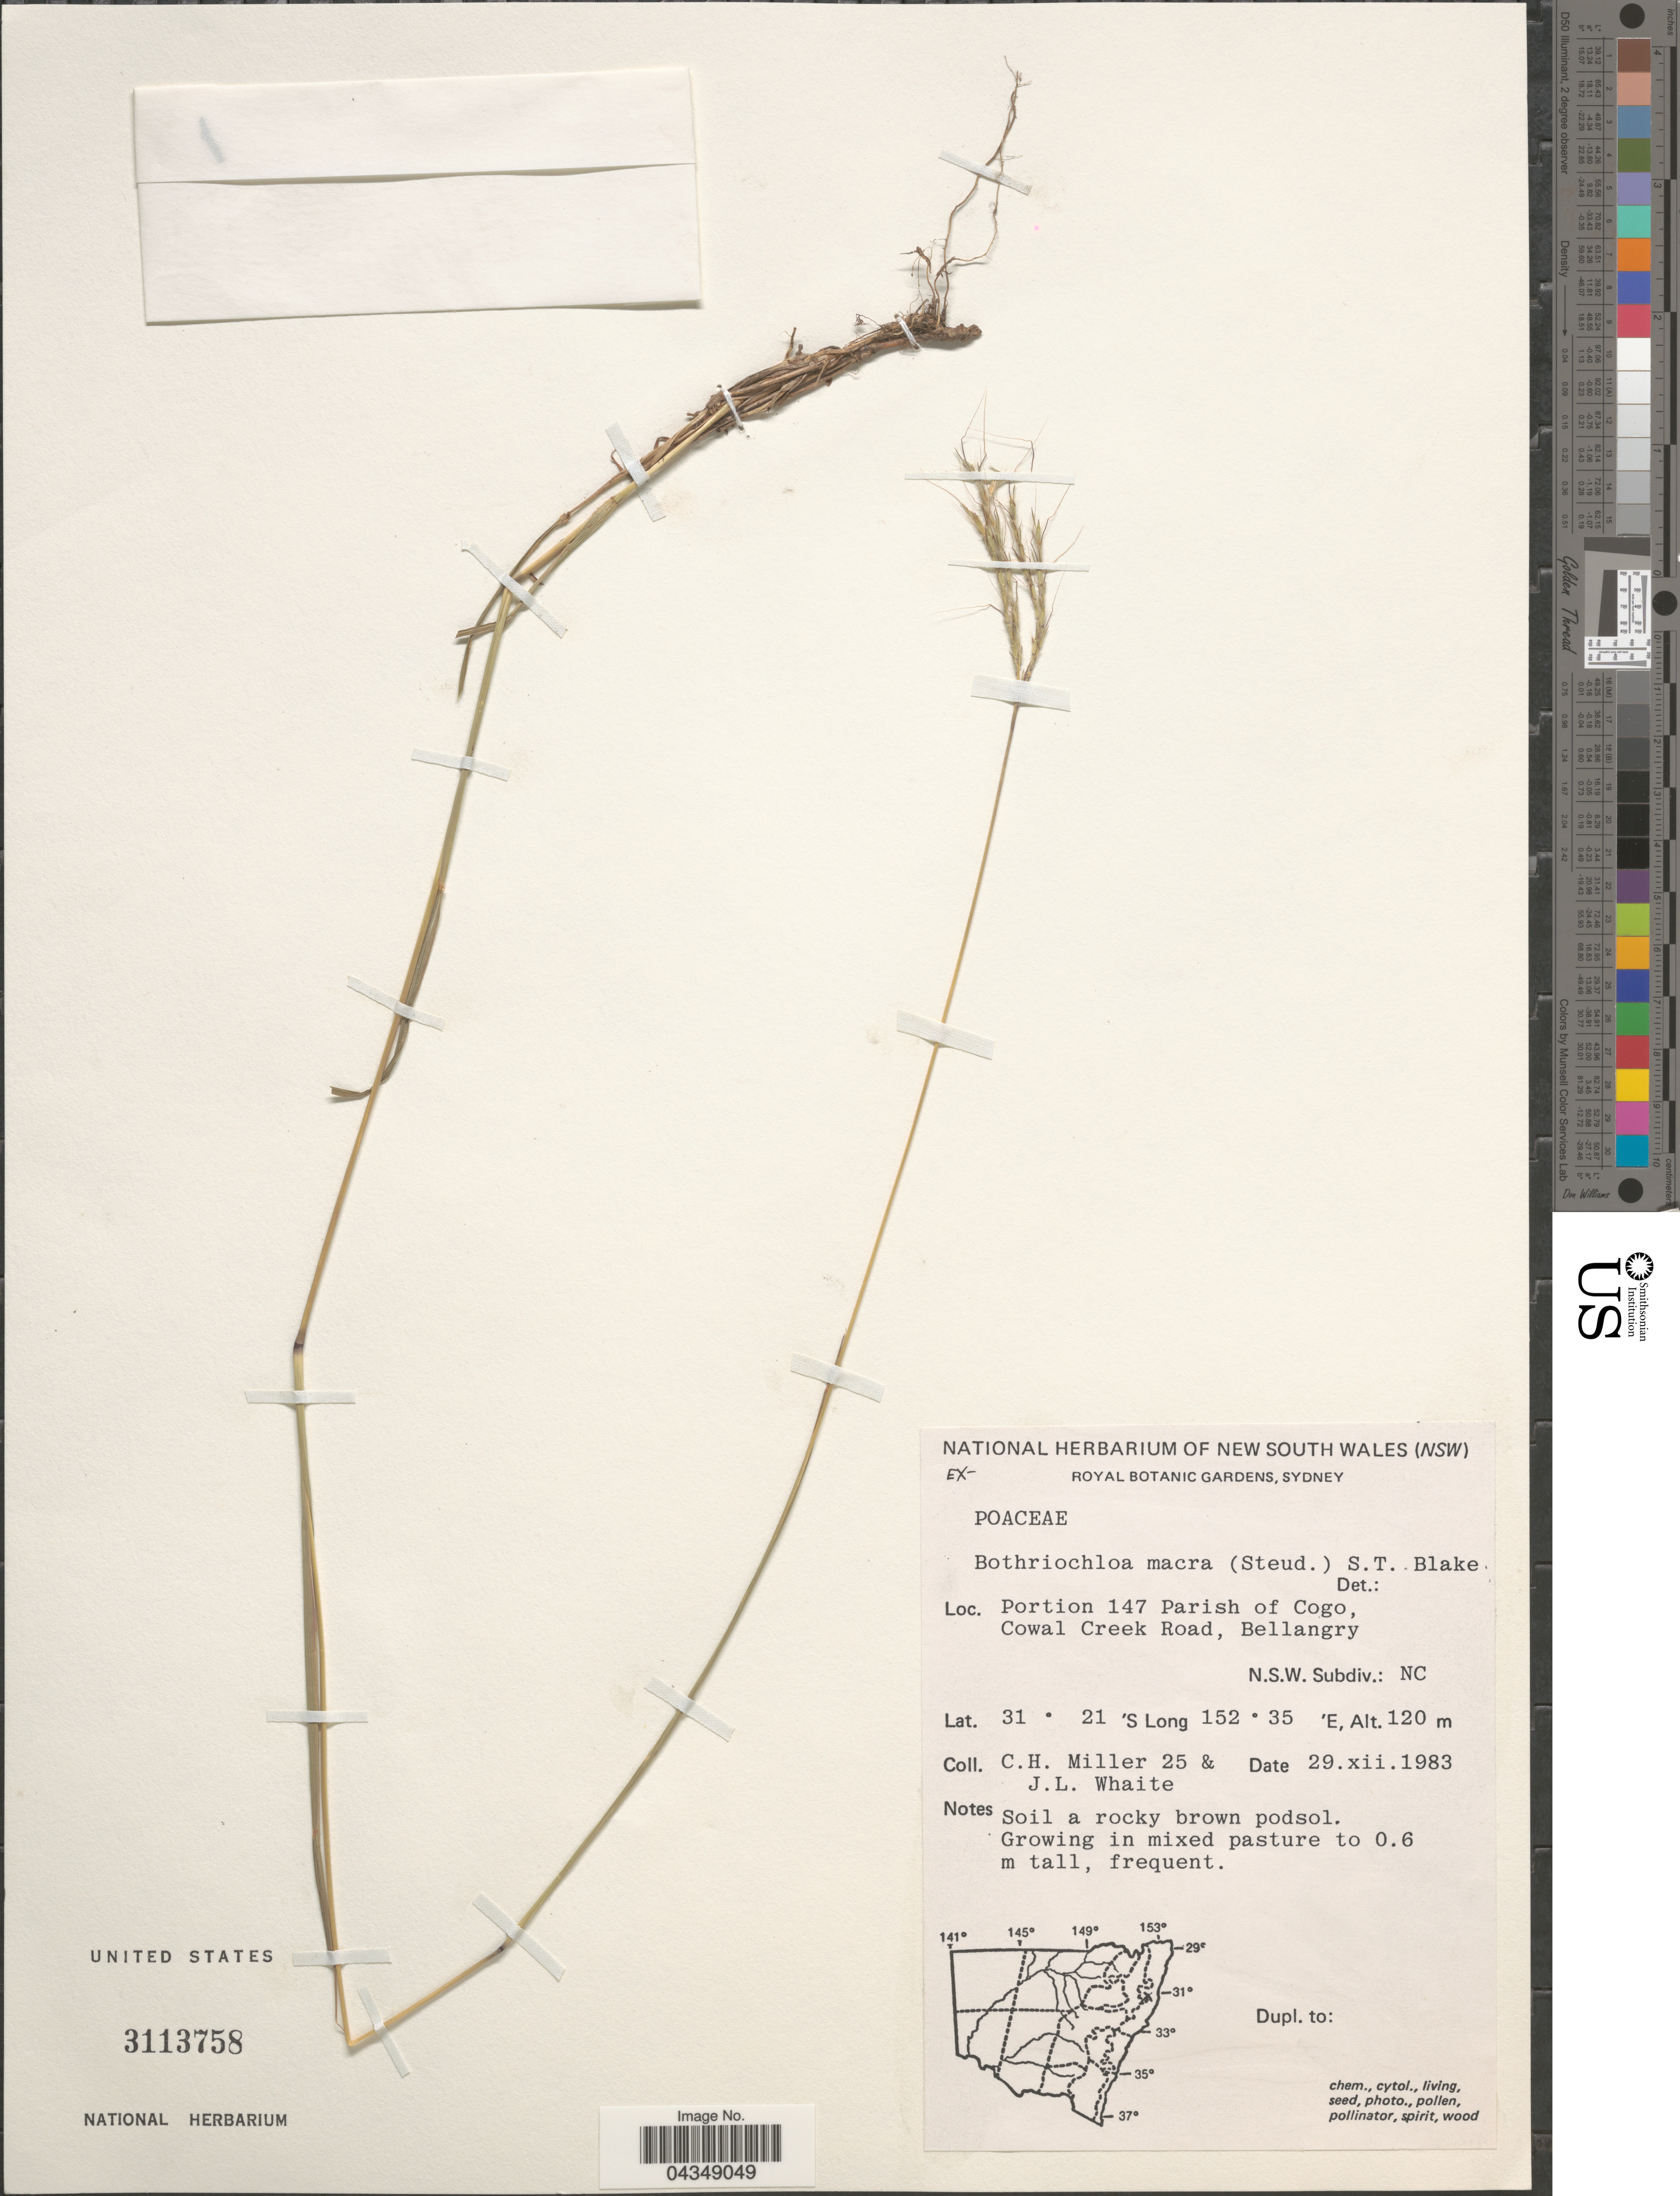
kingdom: Plantae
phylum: Tracheophyta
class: Liliopsida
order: Poales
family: Poaceae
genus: Bothriochloa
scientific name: Bothriochloa sp.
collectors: C. H. Miller & J. Whaite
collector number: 25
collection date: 1983-12-29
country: Australia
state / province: New South Wales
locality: Portion 147 Parish of Cogo, Cowal Creek Road, Bellangry. N.S.W. Subdiv.: NC.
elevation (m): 120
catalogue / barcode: US 3113758